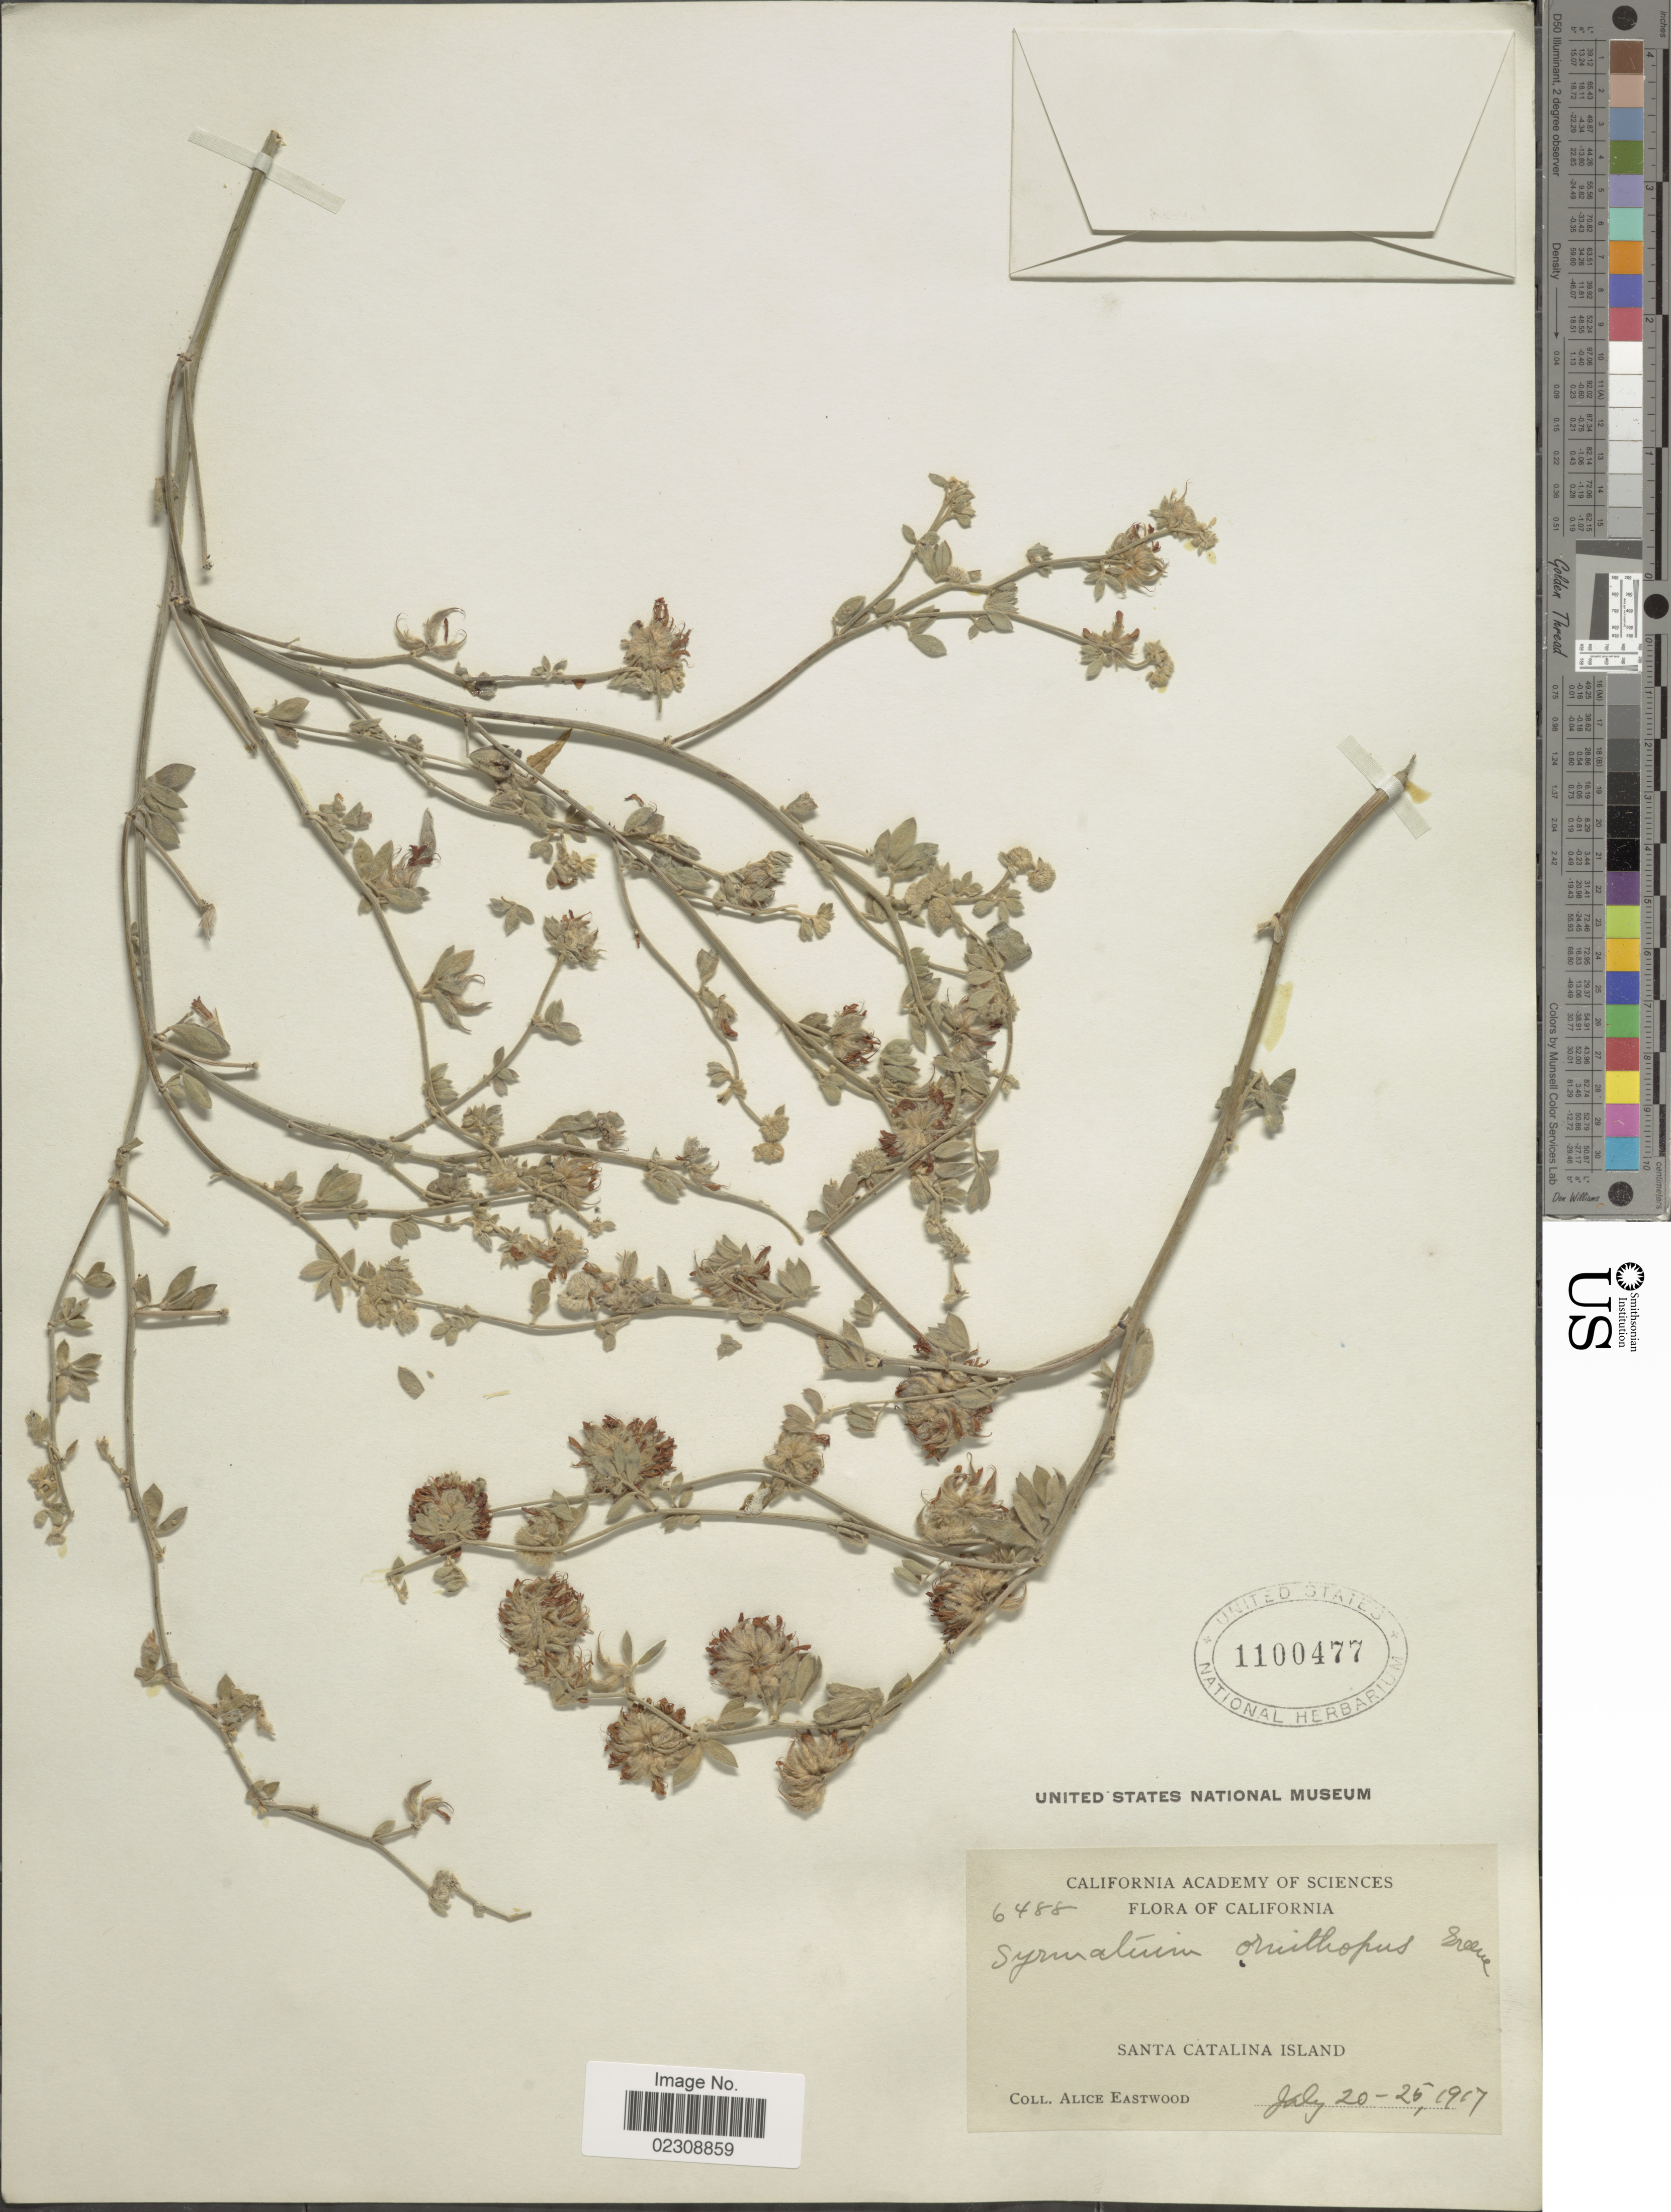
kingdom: Plantae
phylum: Tracheophyta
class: Magnoliopsida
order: Fabales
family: Fabaceae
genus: Syrmatium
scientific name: Syrmatium ornithopus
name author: (Greene) Greene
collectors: A. Eastwood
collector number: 6488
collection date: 1917-07-20/1917-07-25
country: United States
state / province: California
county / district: Los Angeles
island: Santa Catalina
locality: Santa Catalina Island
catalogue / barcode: US 1100477